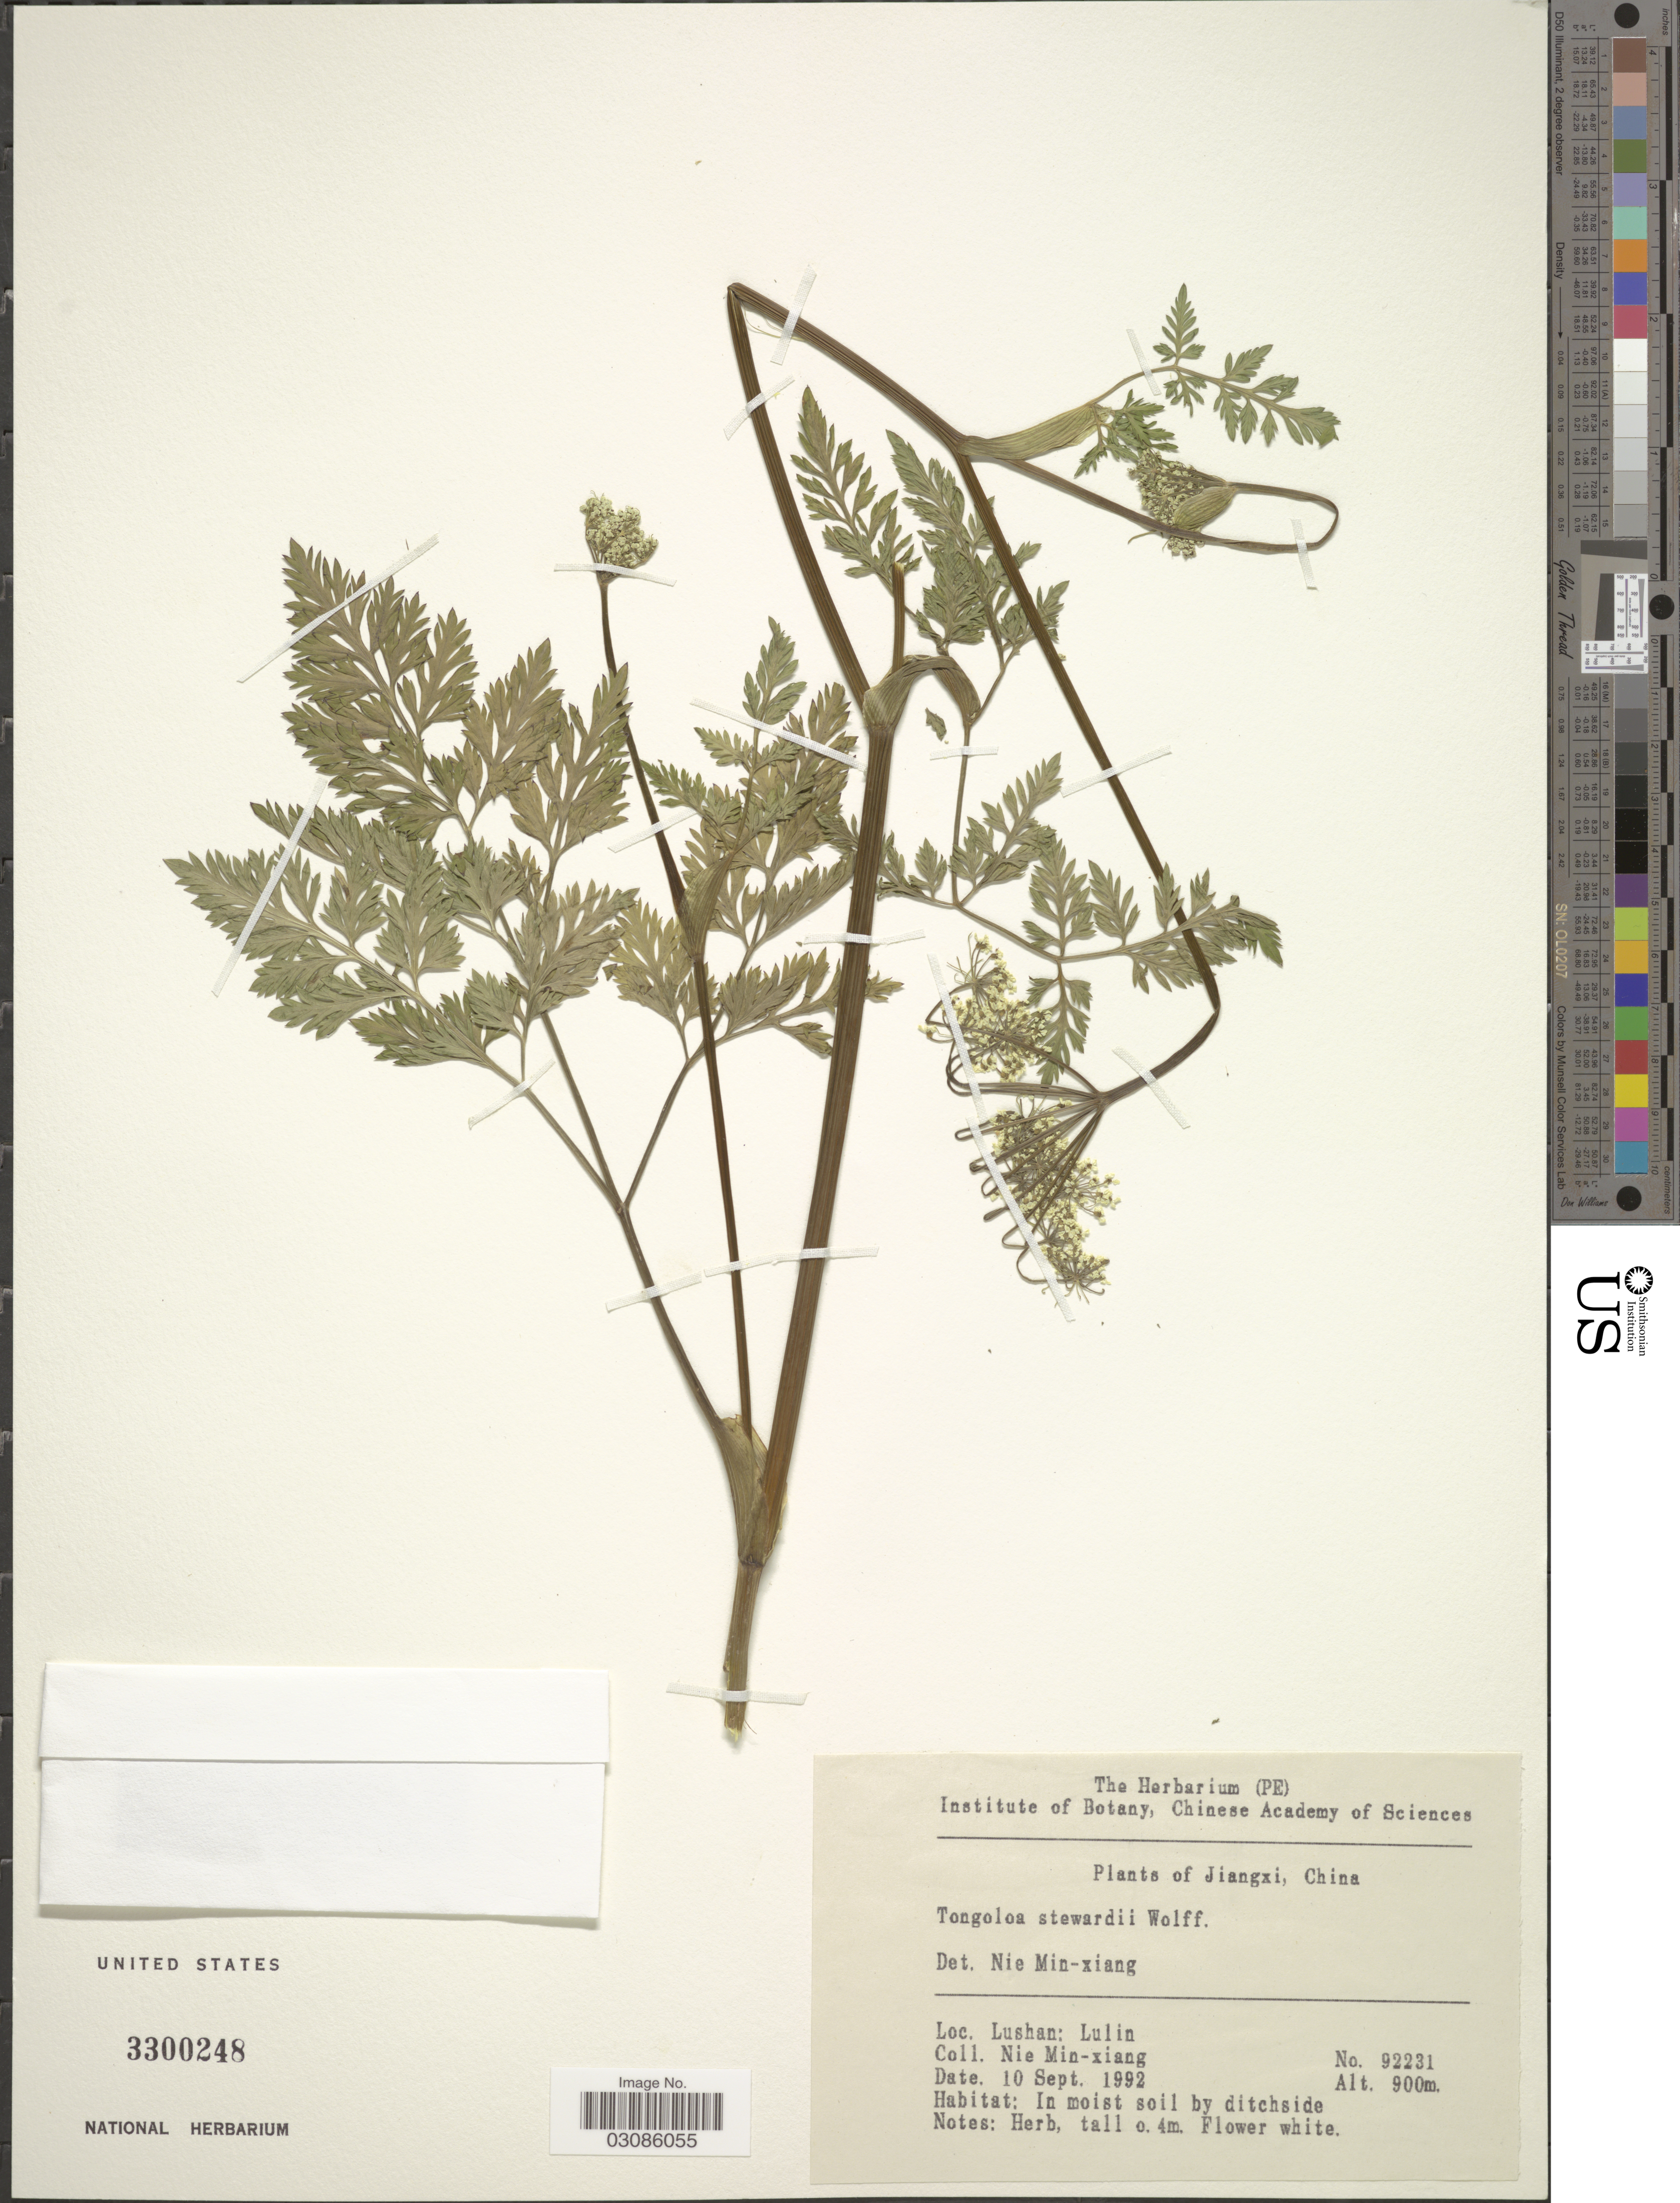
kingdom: Plantae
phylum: Tracheophyta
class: Magnoliopsida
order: Apiales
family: Apiaceae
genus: Tongoloa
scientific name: Tongoloa stewardii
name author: H. Wolff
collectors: M. Nie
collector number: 92231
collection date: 1992-09-10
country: China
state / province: Jiangxi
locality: Jiangxi. Lushan: Lulin.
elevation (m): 900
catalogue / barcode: US 3300248